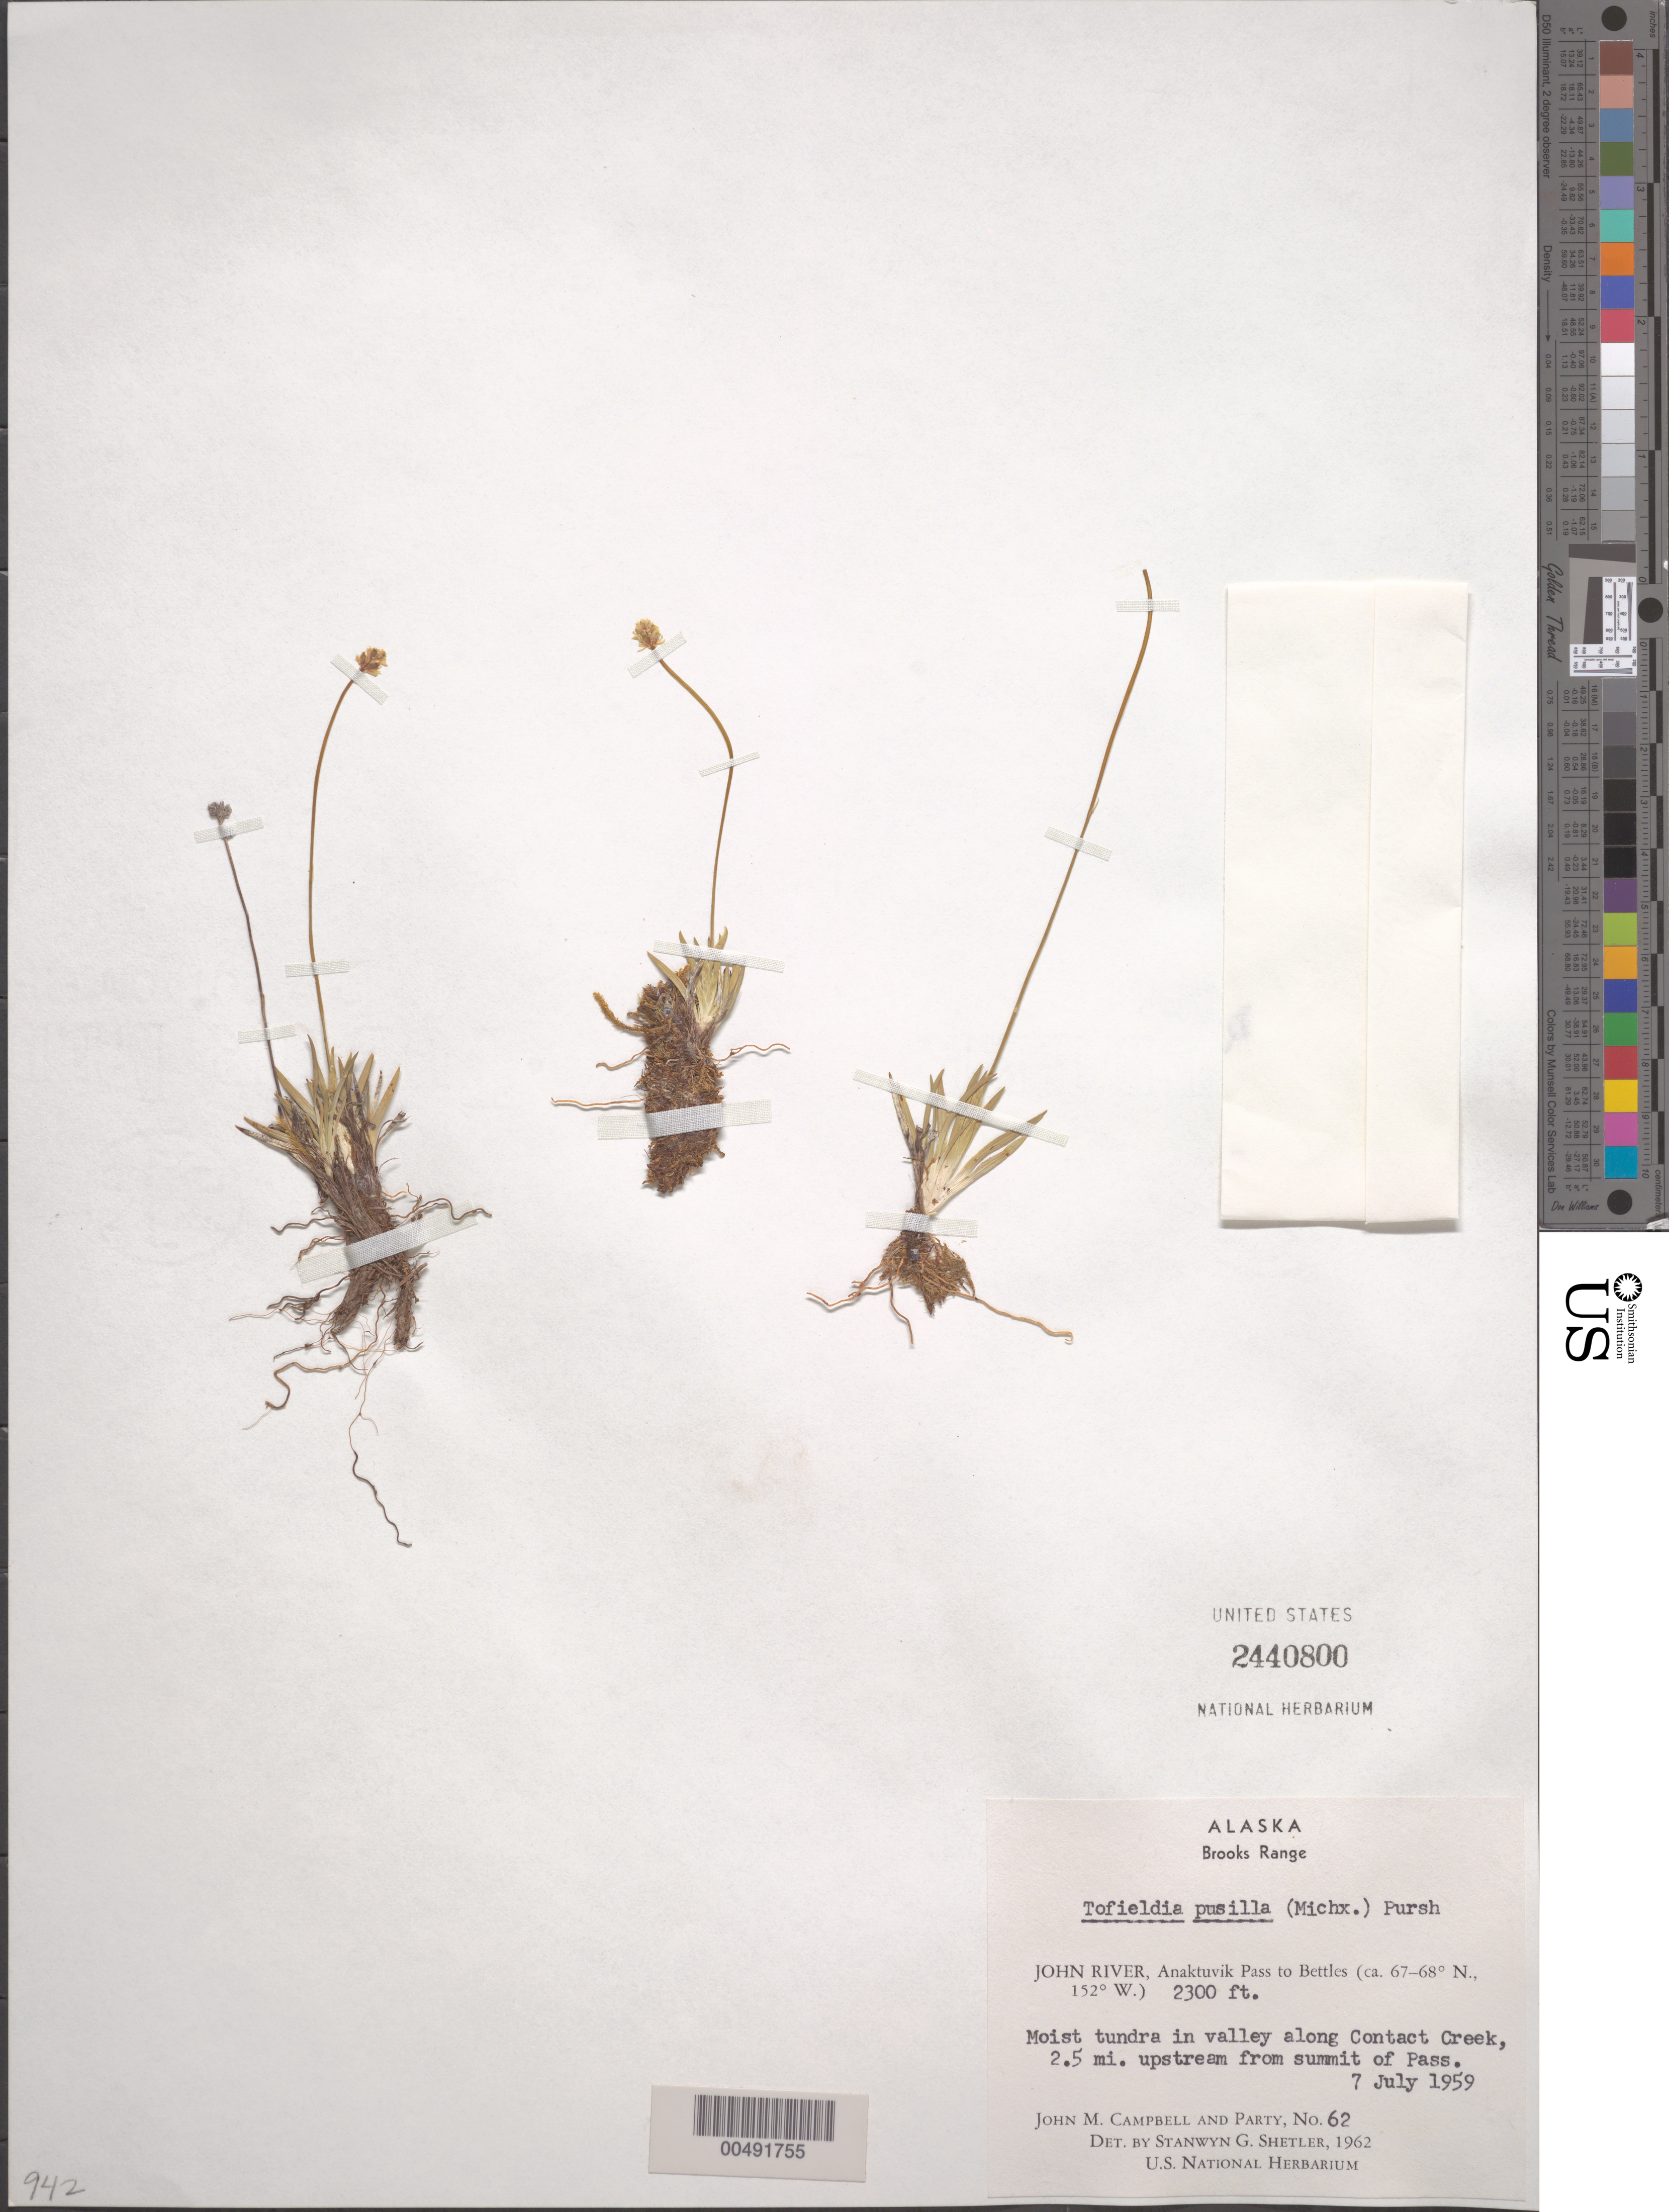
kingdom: Plantae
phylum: Tracheophyta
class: Liliopsida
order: Alismatales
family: Tofieldiaceae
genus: Tofieldia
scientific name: Tofieldia pusilla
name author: (Michx.) Pers.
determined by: Shetler, Stanwyn G., (US), NMNH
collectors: J. M. Campbell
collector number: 62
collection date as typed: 07 Jul 1959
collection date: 1959-07-07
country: United States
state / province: Alaska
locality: Brooks Range, John River, 2.5 mi. upstream from summit of Anaktuvuk Pass, along Contact Creek (lat/long recorded as: lat=::: long=152:0:0:W)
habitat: moist tundra in valley along creek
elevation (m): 701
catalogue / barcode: US 2440800